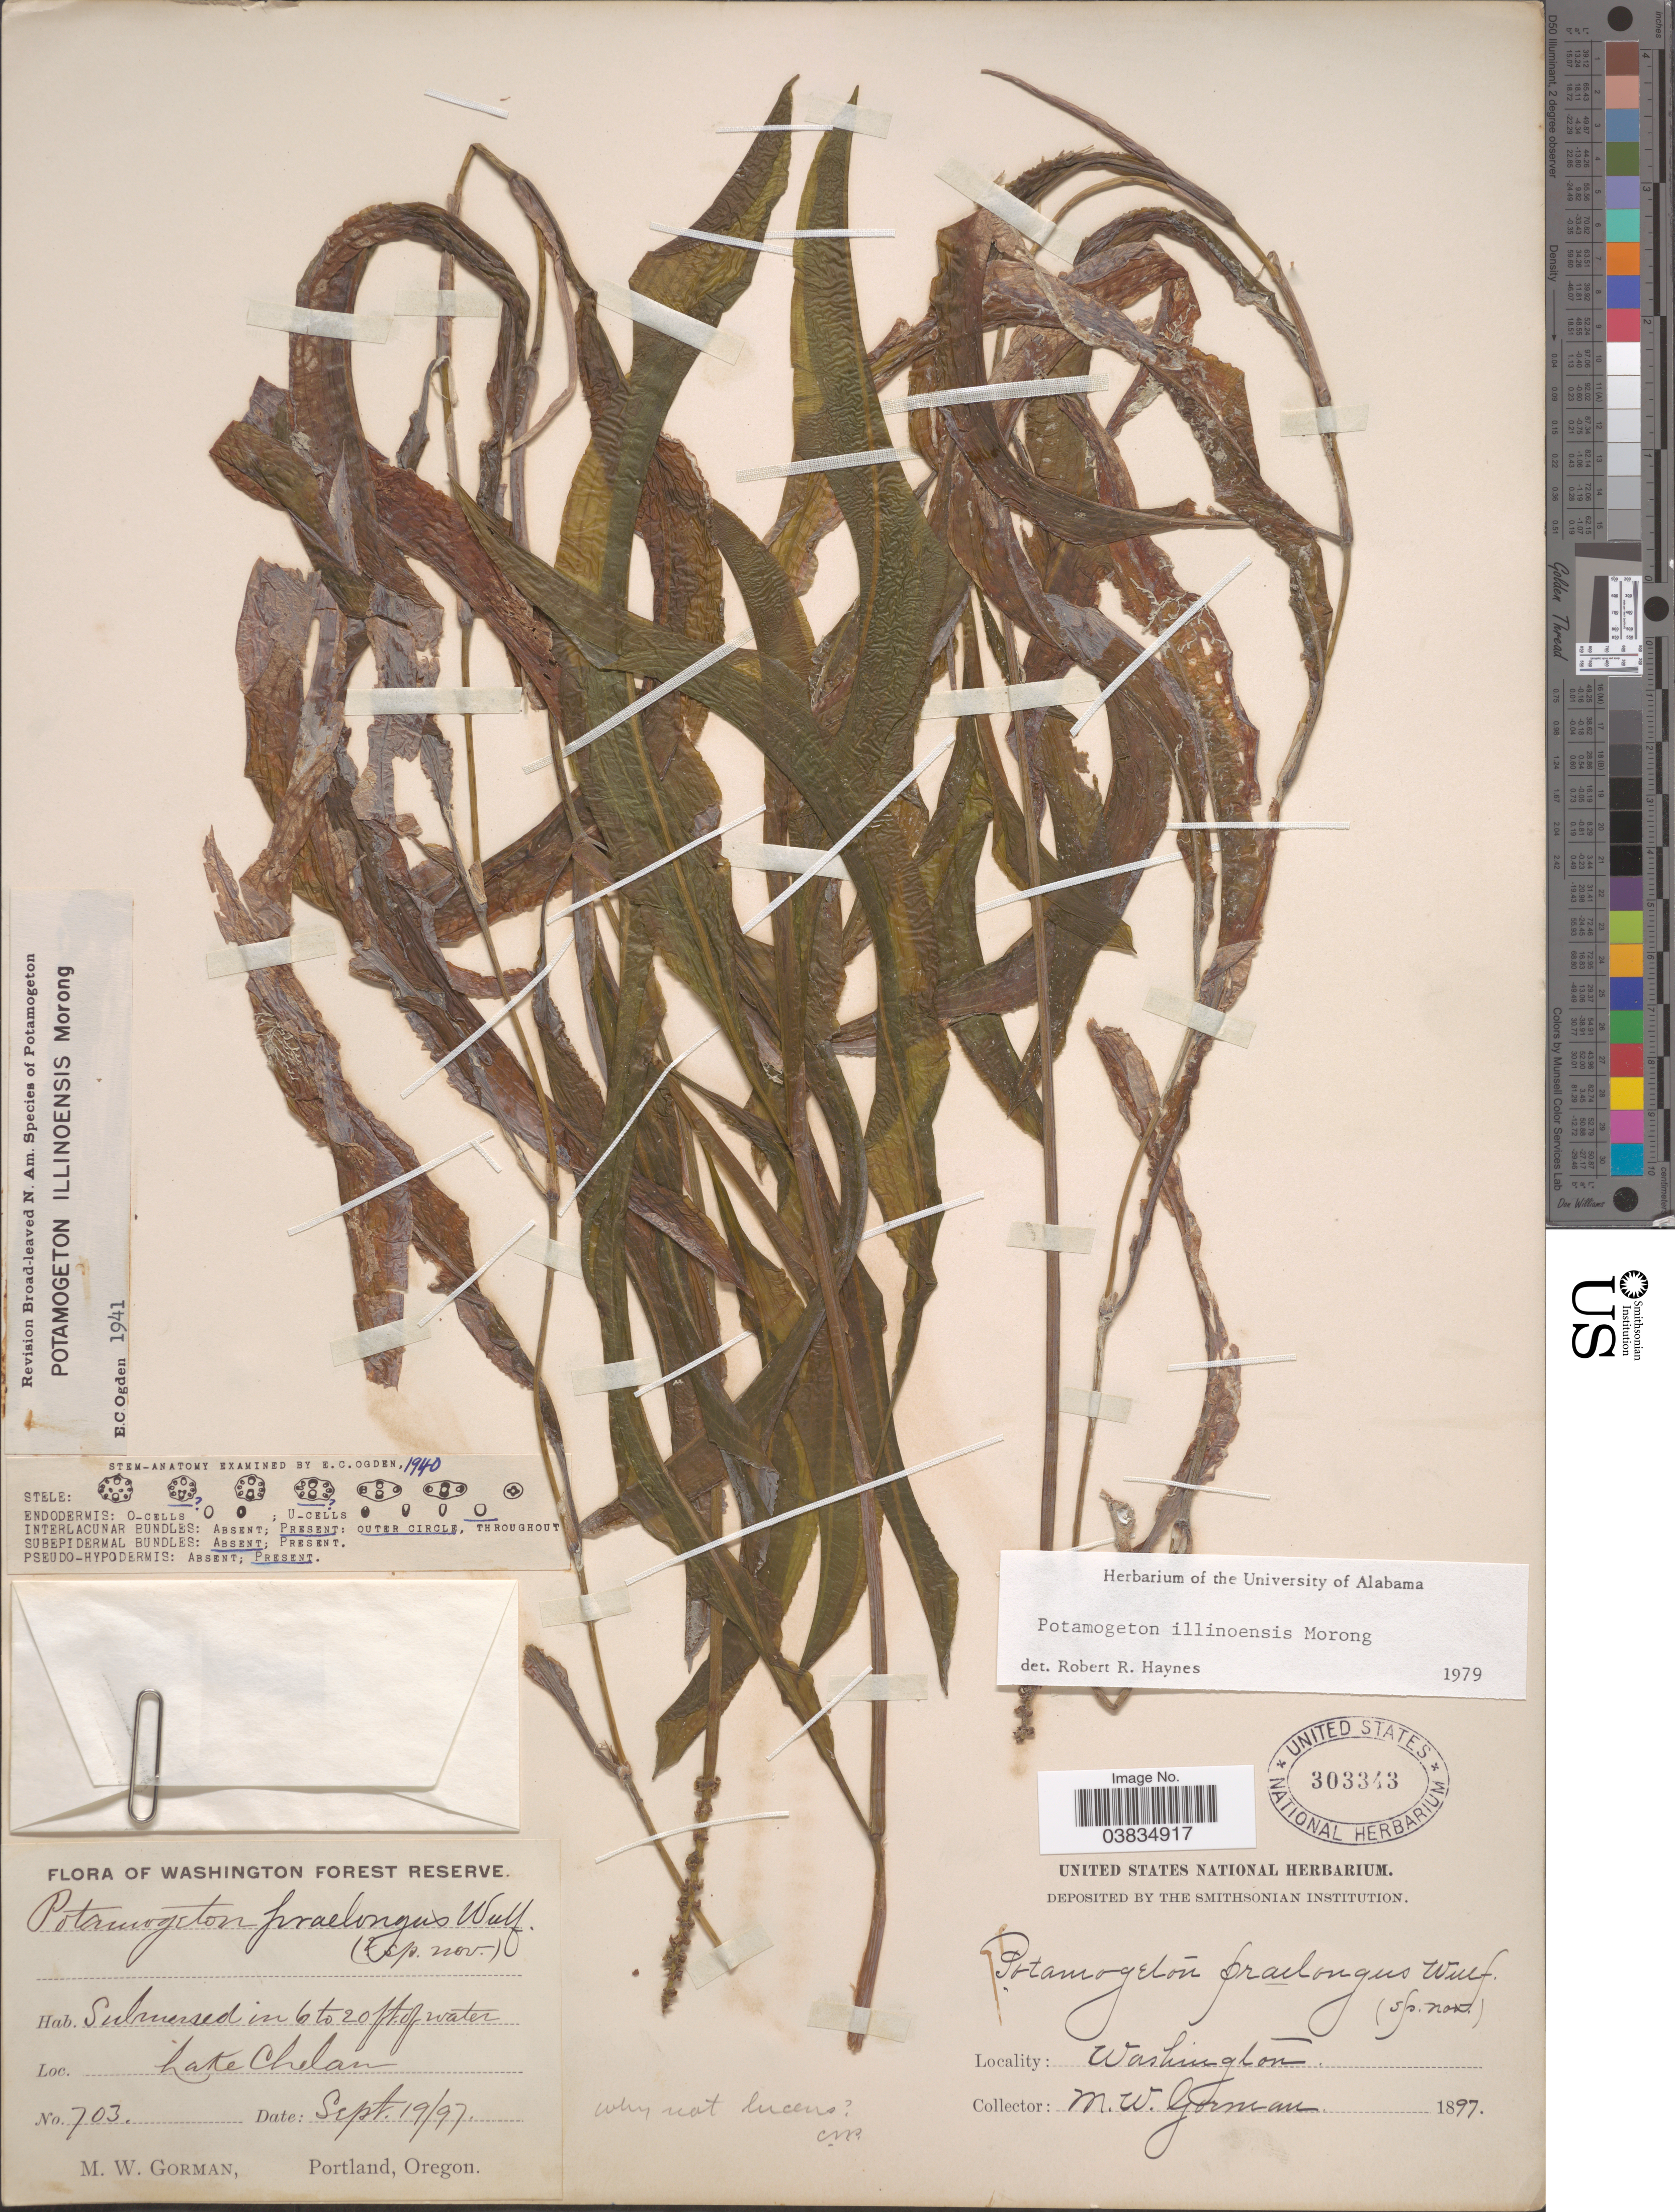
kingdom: Plantae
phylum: Tracheophyta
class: Liliopsida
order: Alismatales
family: Potamogetonaceae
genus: Potamogeton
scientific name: Potamogeton illinoensis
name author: Morong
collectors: M. W. Gorman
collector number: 703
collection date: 1897-09-19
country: United States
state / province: Washington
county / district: Chelan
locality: Lake Chelan.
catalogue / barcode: US 303343